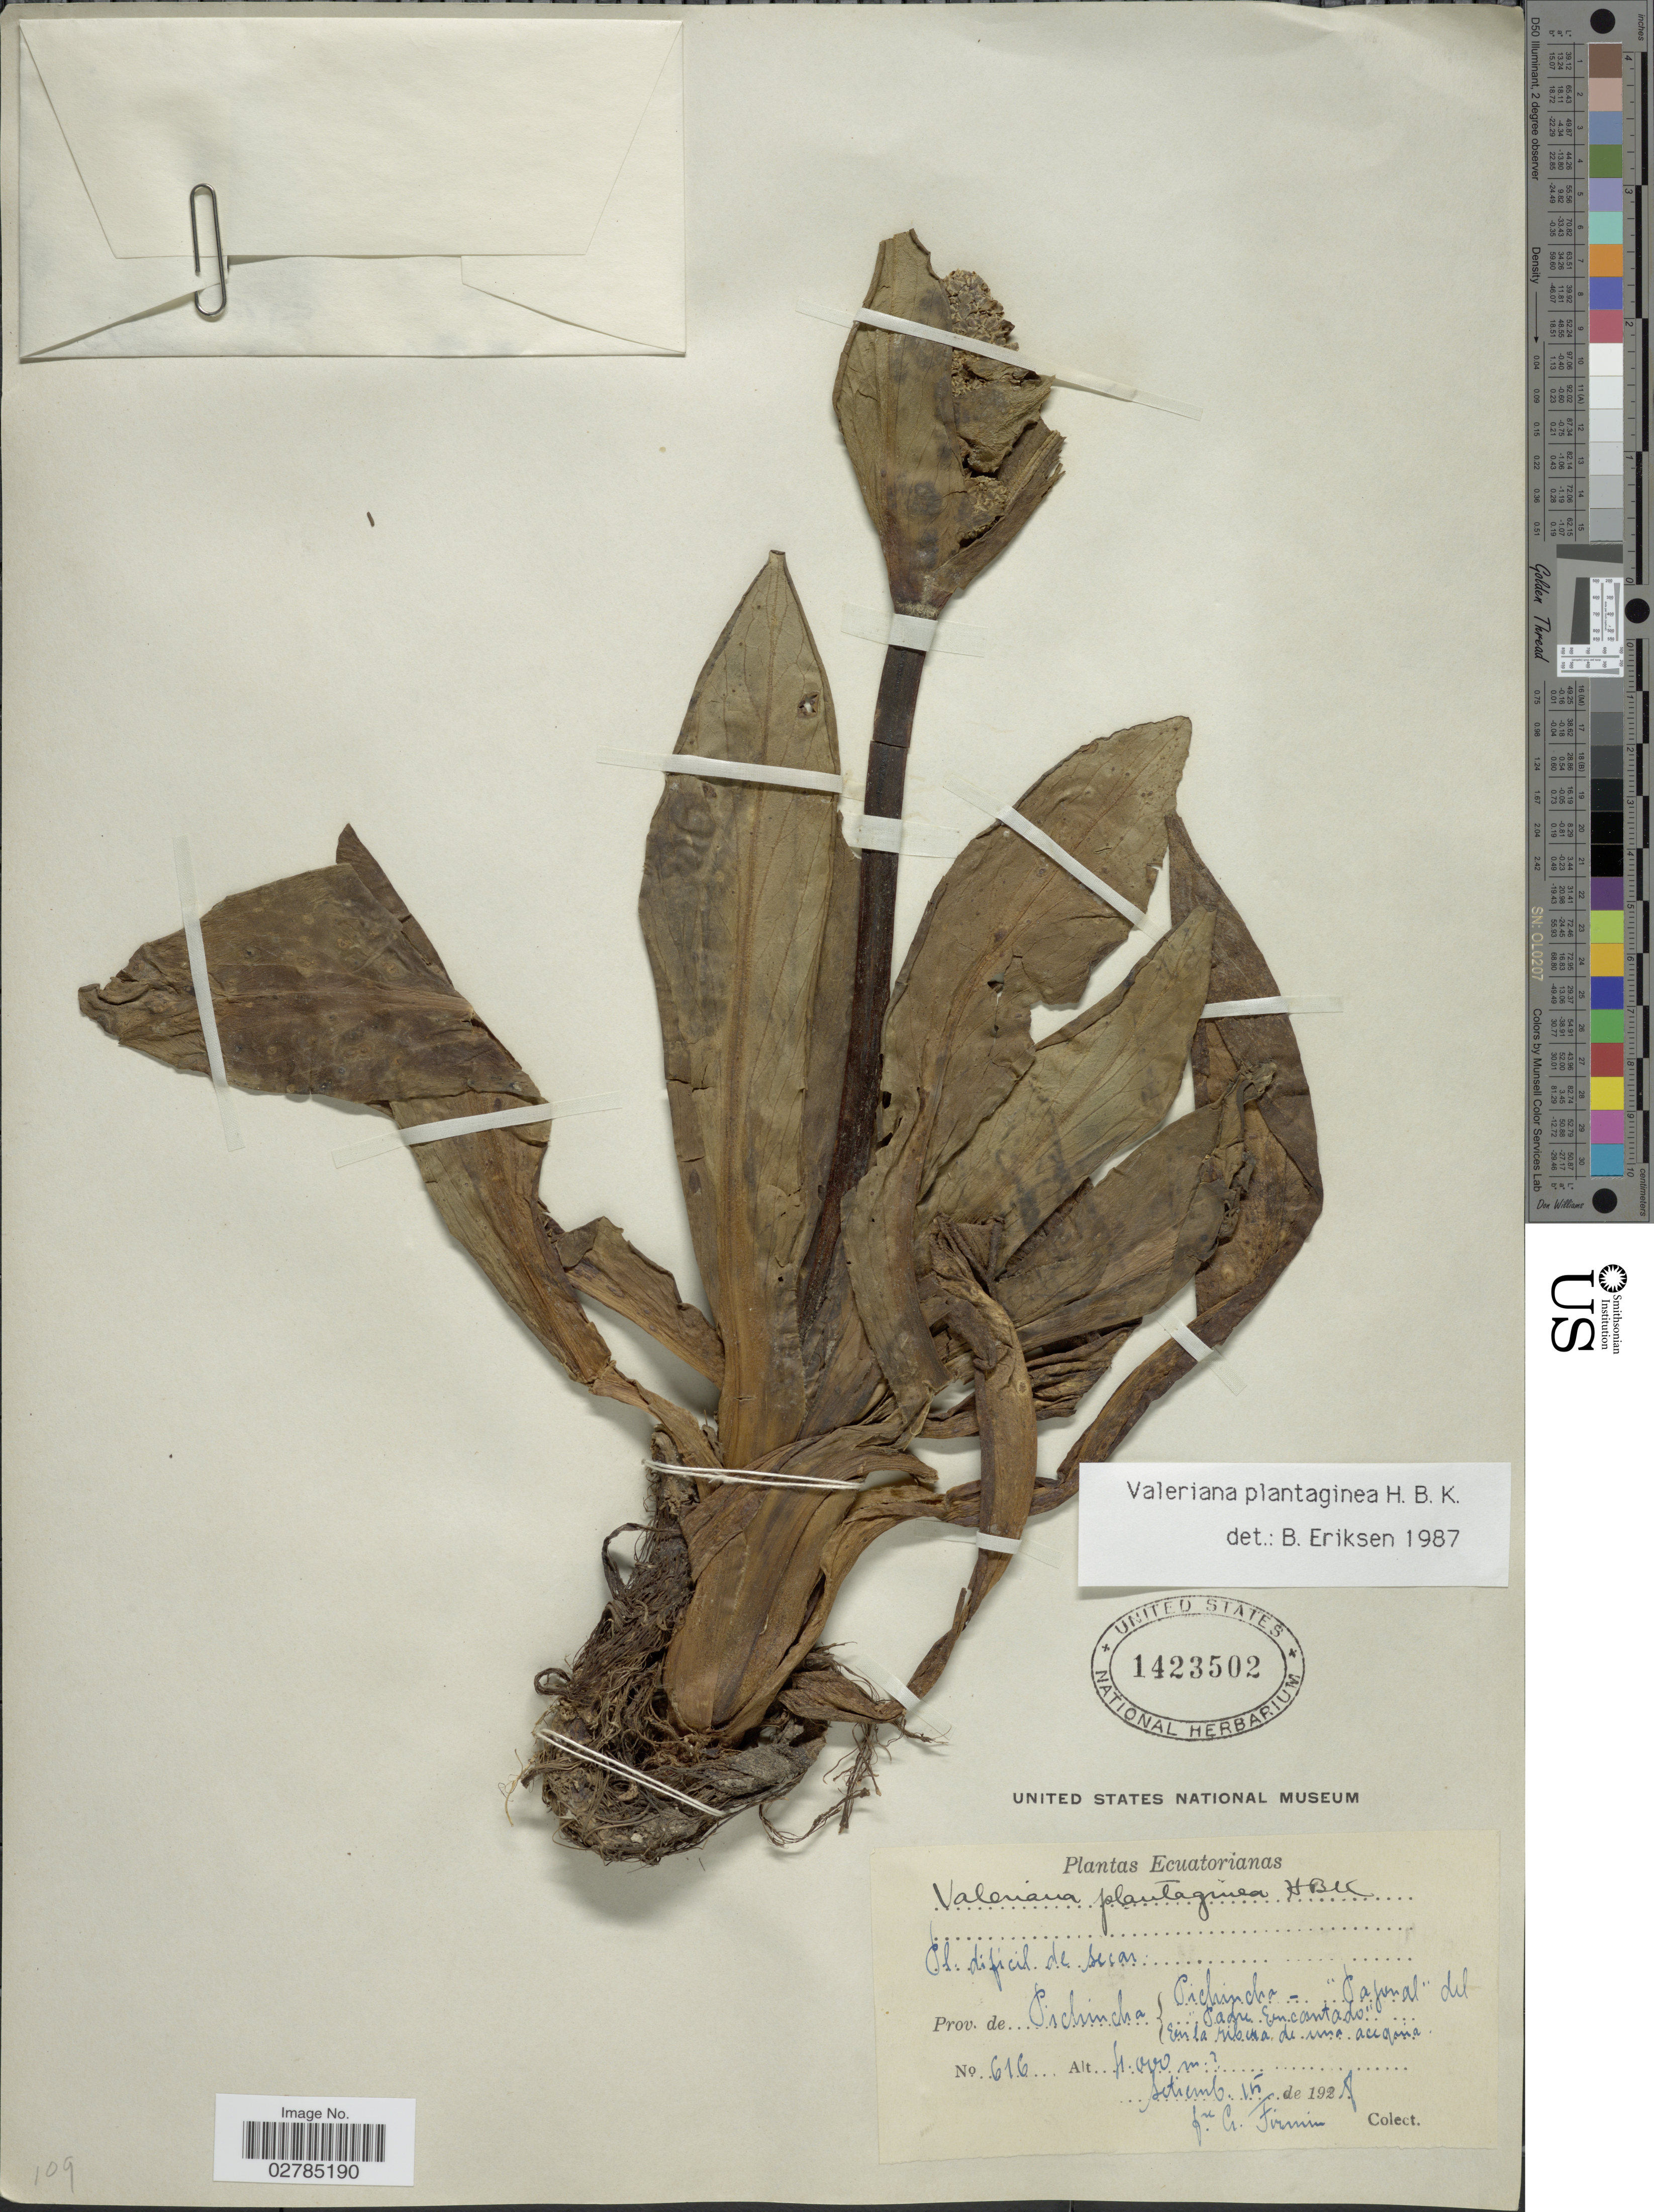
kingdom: Plantae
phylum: Tracheophyta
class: Magnoliopsida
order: Dipsacales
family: Caprifoliaceae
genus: Valeriana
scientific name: Valeriana plantaginea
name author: Kunth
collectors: F. Firmin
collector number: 616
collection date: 1928-09-15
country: Ecuador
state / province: Pichincha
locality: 'Pajunal' del 'Padre Encantado' en la ribera de una aceqina.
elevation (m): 4000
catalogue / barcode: US 1423502